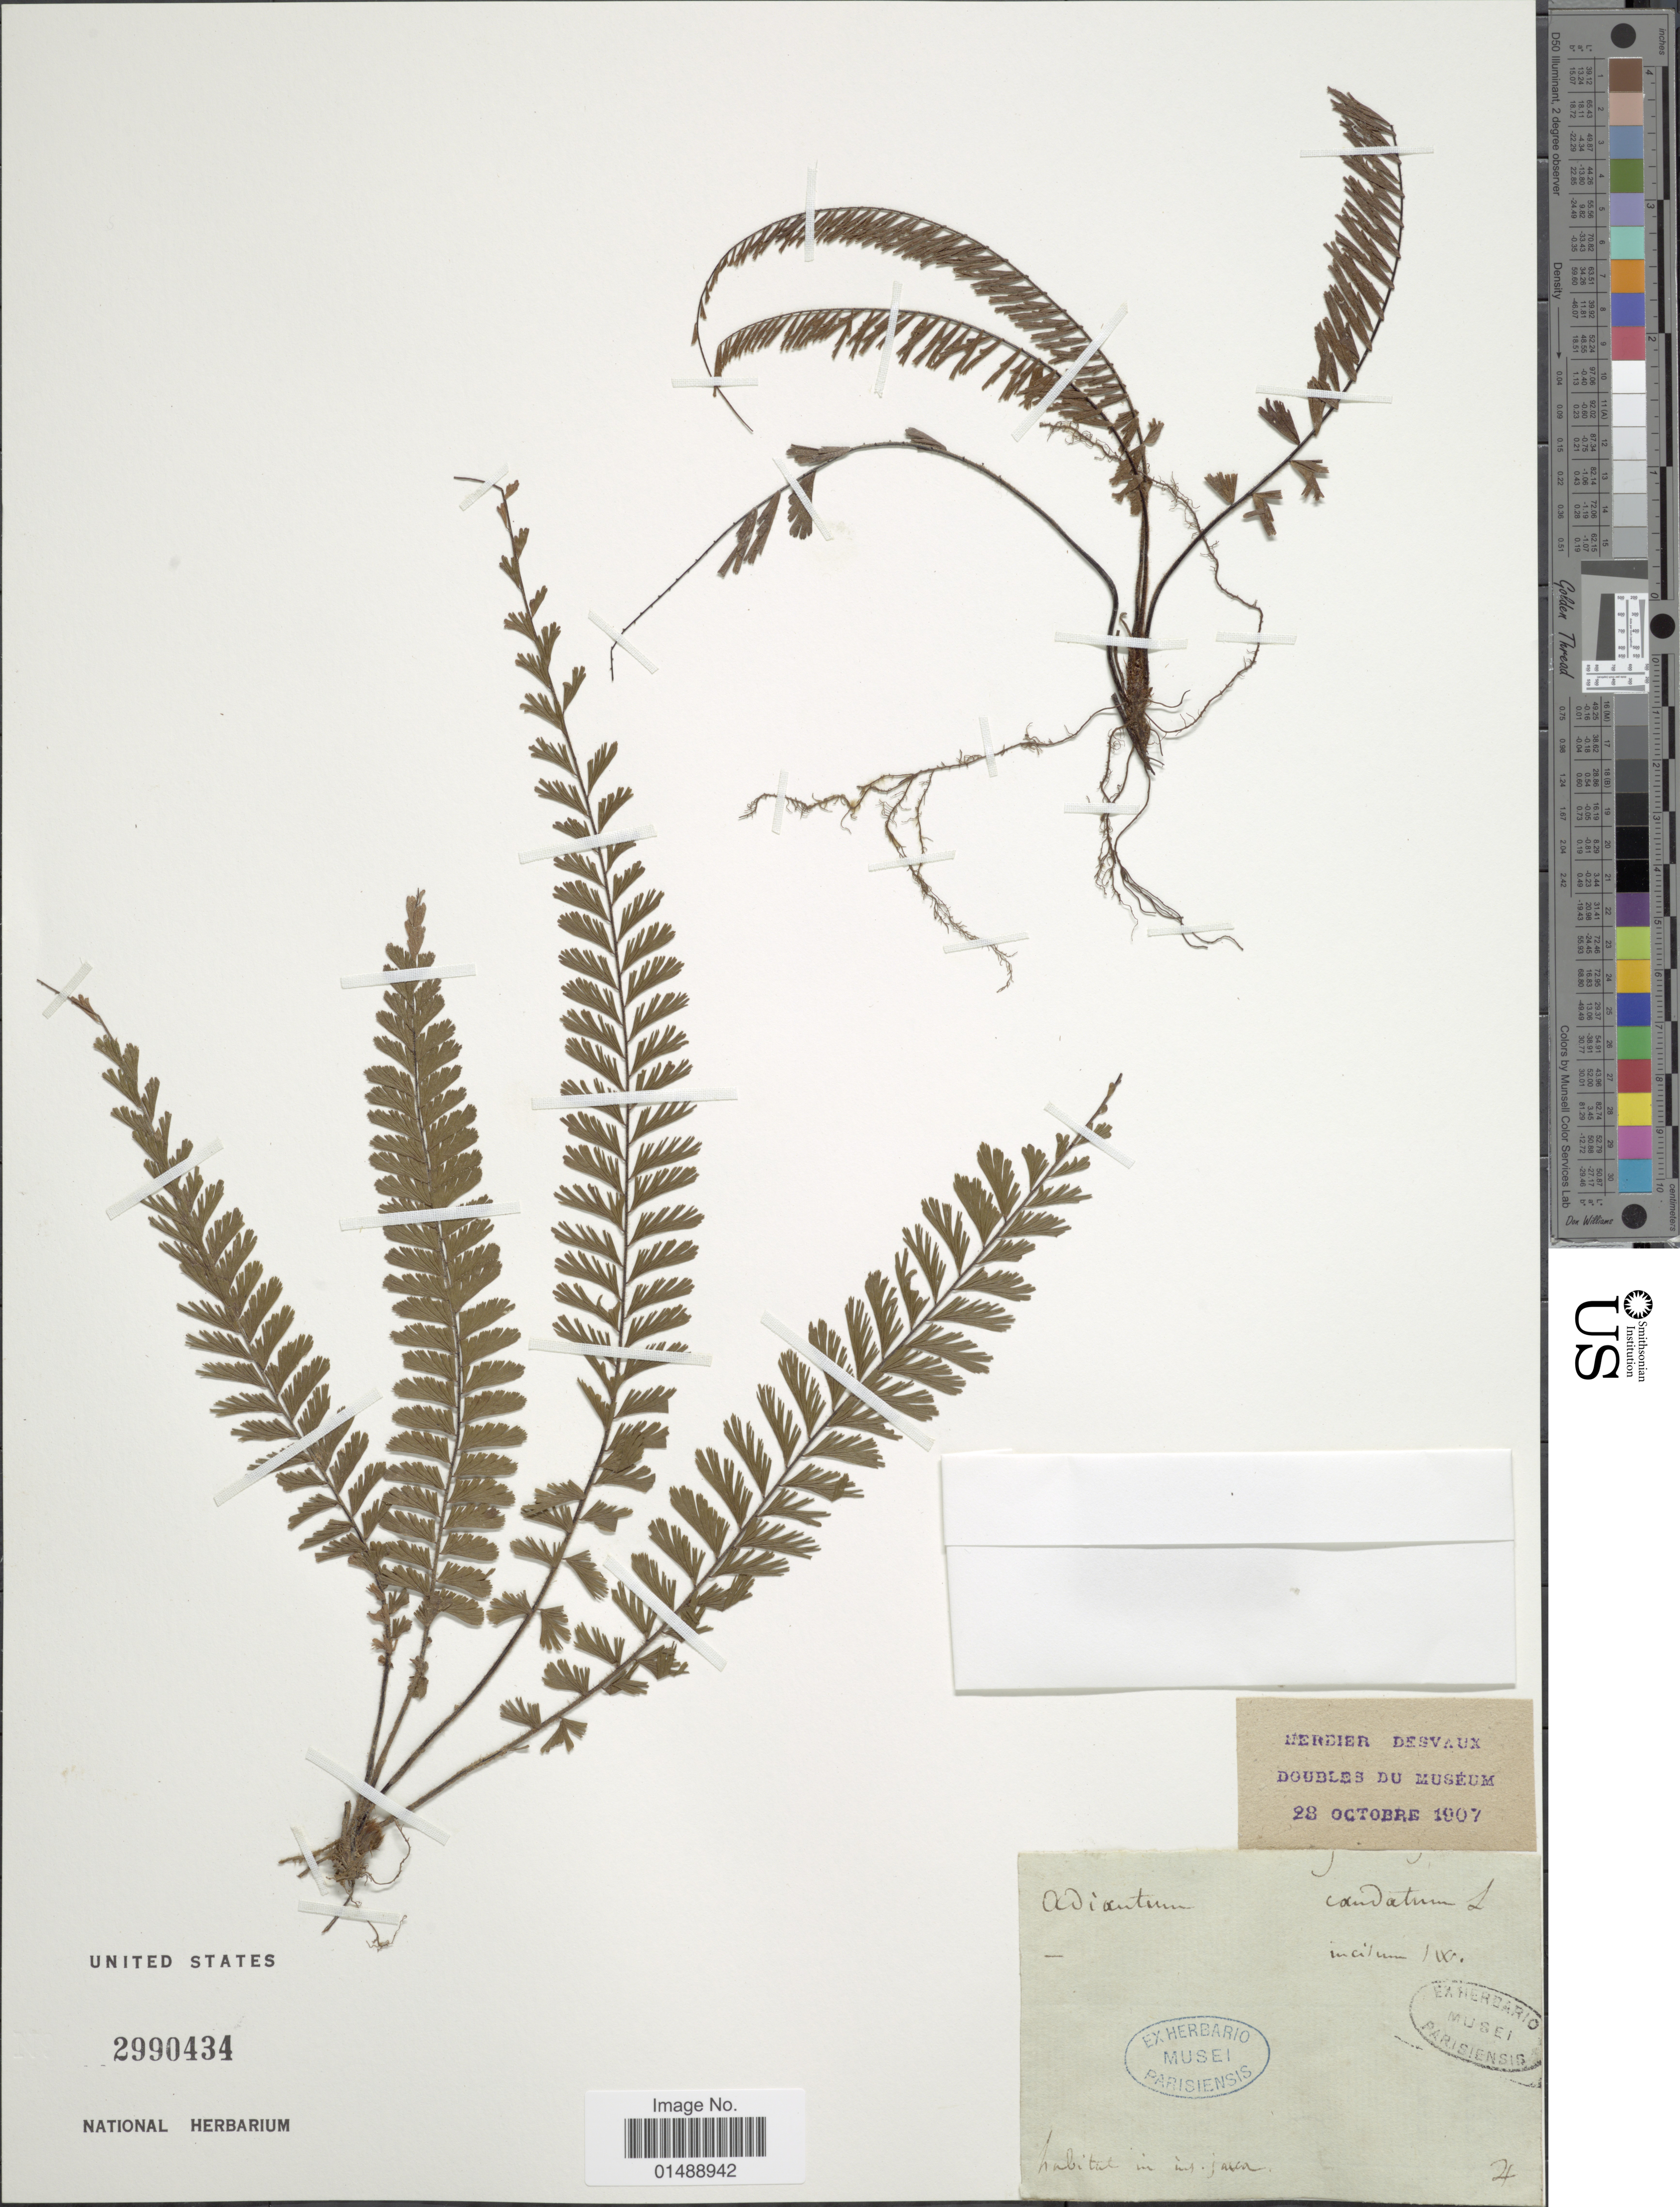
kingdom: Plantae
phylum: Tracheophyta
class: Polypodiopsida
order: Polypodiales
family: Pteridaceae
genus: Adiantum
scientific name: Adiantum caudatum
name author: L.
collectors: ex herb. Mus. Paris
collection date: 1907-10-28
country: Indonesia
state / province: Java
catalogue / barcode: US 2990434